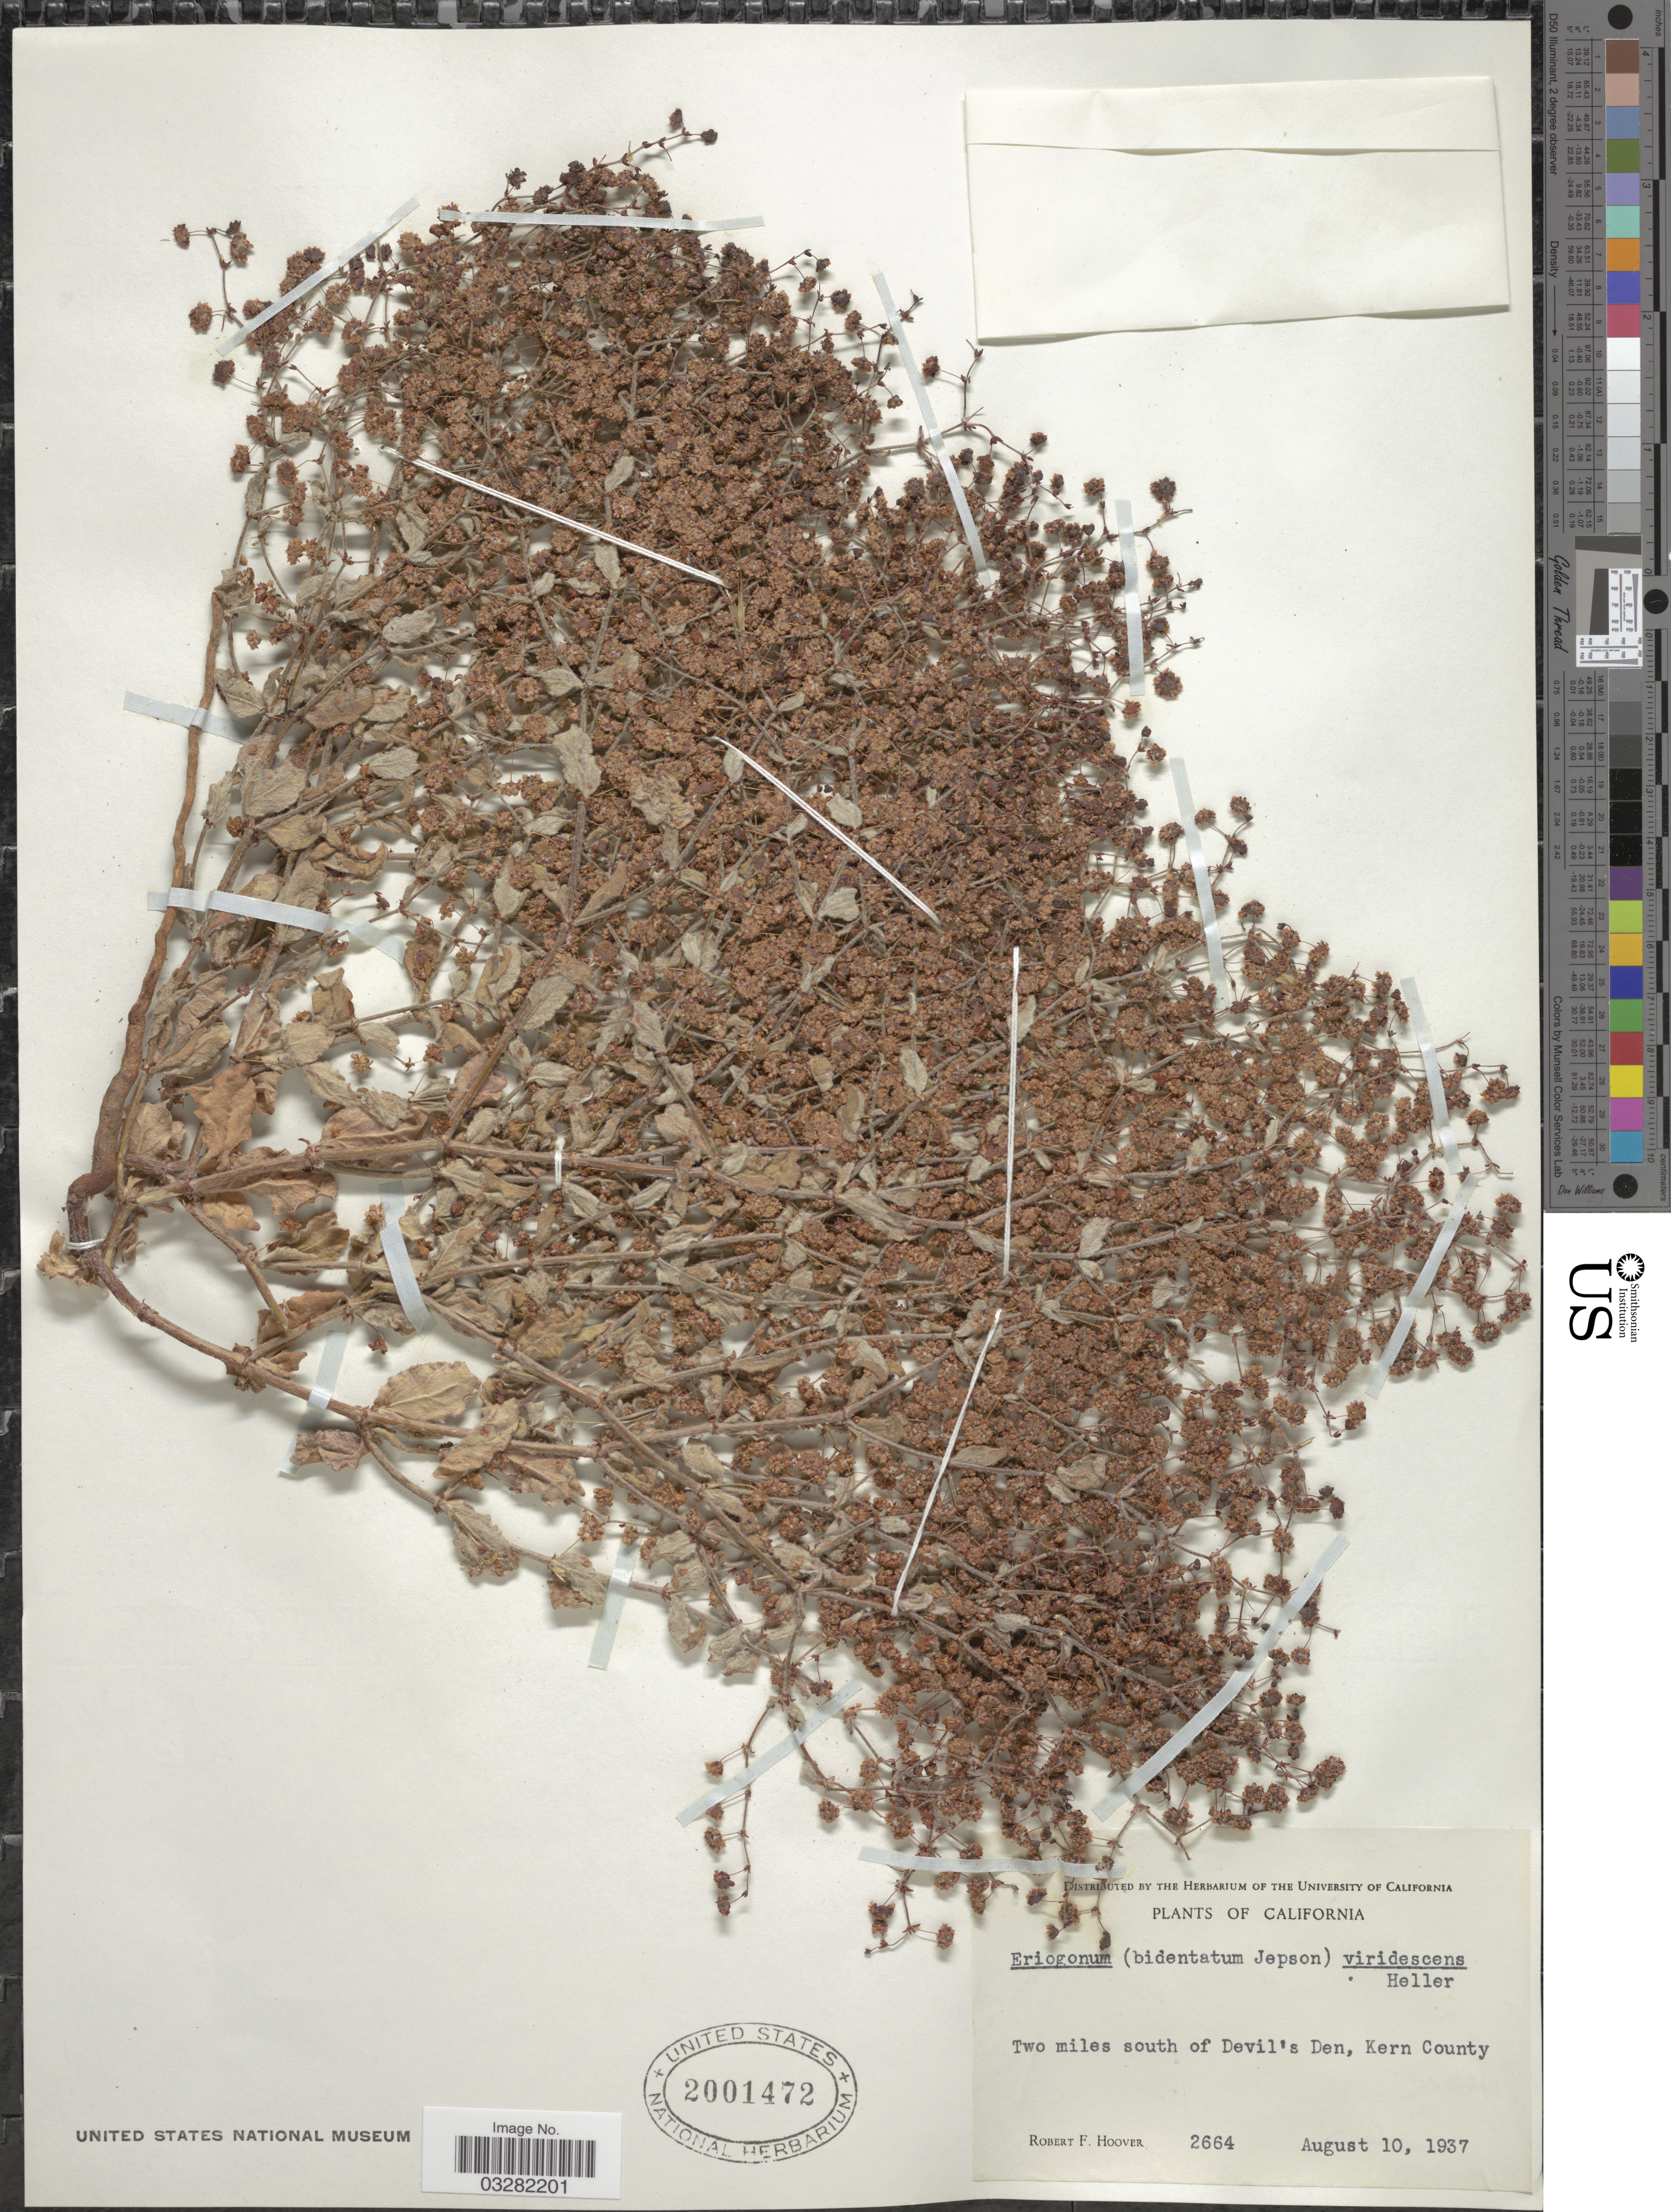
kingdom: Plantae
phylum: Tracheophyta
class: Magnoliopsida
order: Caryophyllales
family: Polygonaceae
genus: Eriogonum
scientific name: Eriogonum viridescens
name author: A. Heller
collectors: R. F. Hoover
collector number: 2664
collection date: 1937-08-10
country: United States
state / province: California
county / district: Kern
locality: Two miles south of Devil's Den, Kern County.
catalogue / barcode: US 2001472